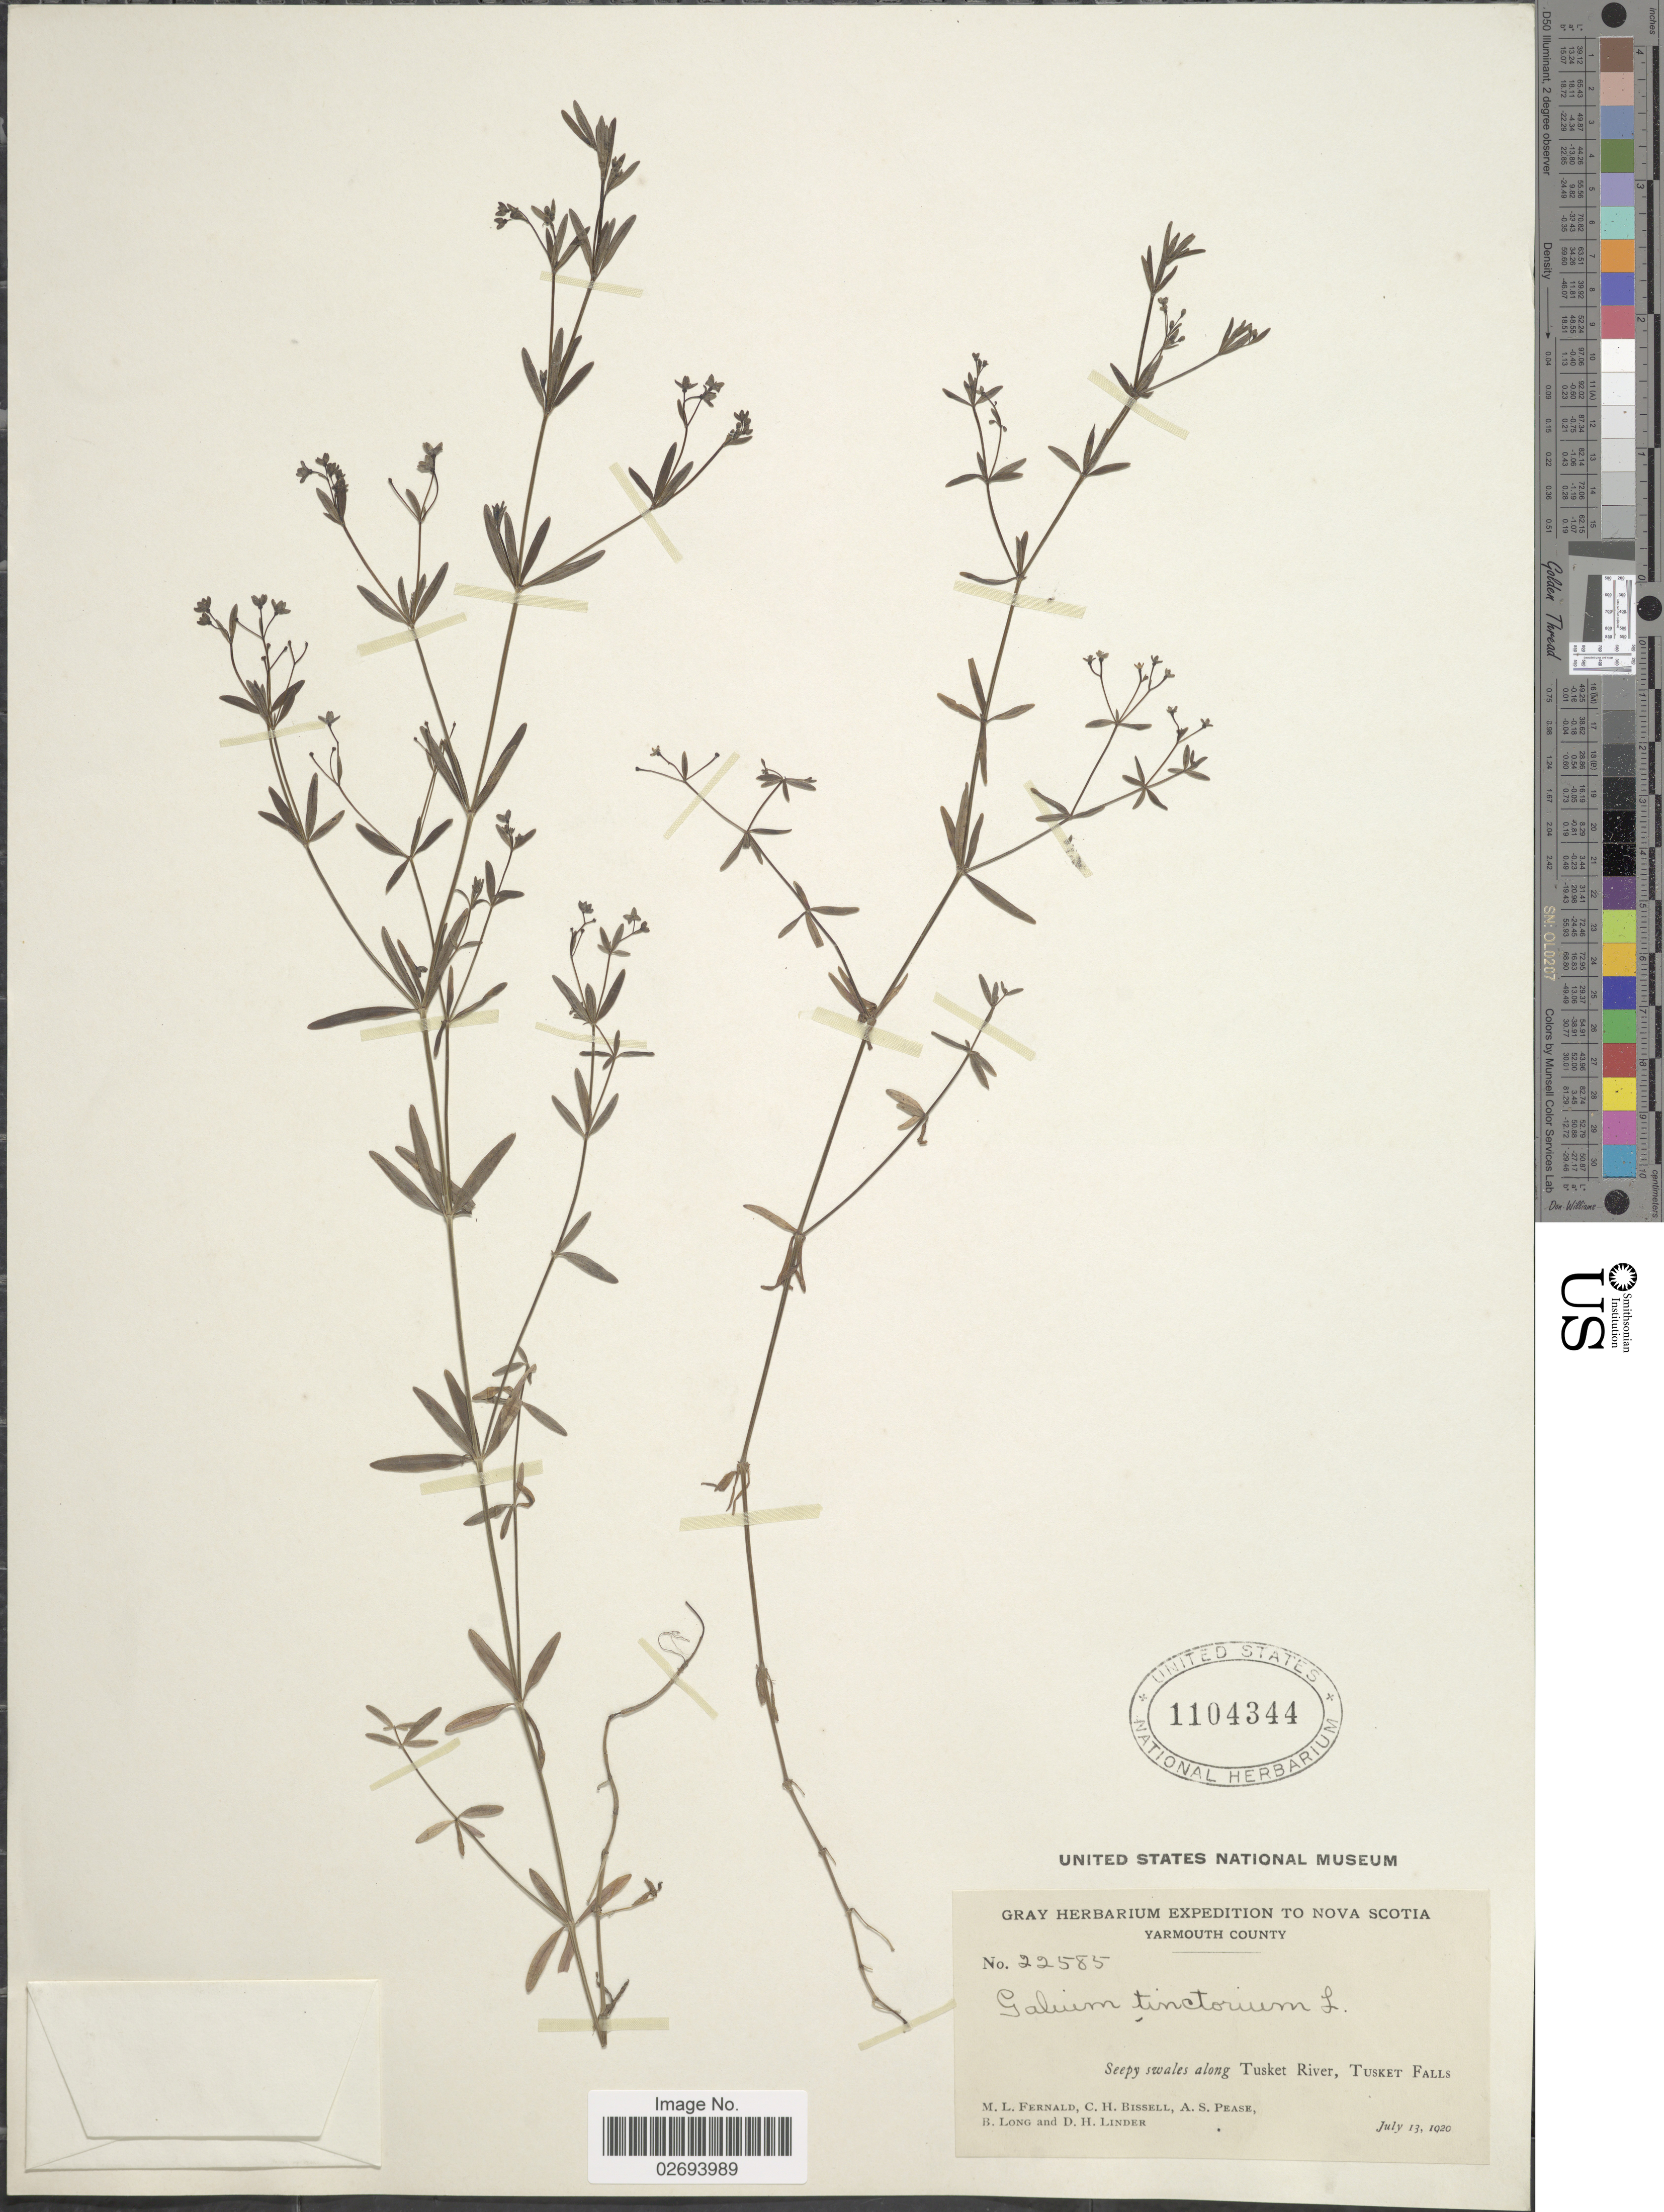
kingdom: Plantae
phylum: Tracheophyta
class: Magnoliopsida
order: Gentianales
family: Rubiaceae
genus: Galium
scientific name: Galium tinctorium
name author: (L.) Scop.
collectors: M. L. Fernald, C. Bissell, A. S. Pease, B. Long & D. Linder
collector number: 22585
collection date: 1920-07-13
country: Canada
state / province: Nova Scotia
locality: Yarmouth County. Seepy swales along Tusket River, Tusket Falls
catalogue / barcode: US 1104344